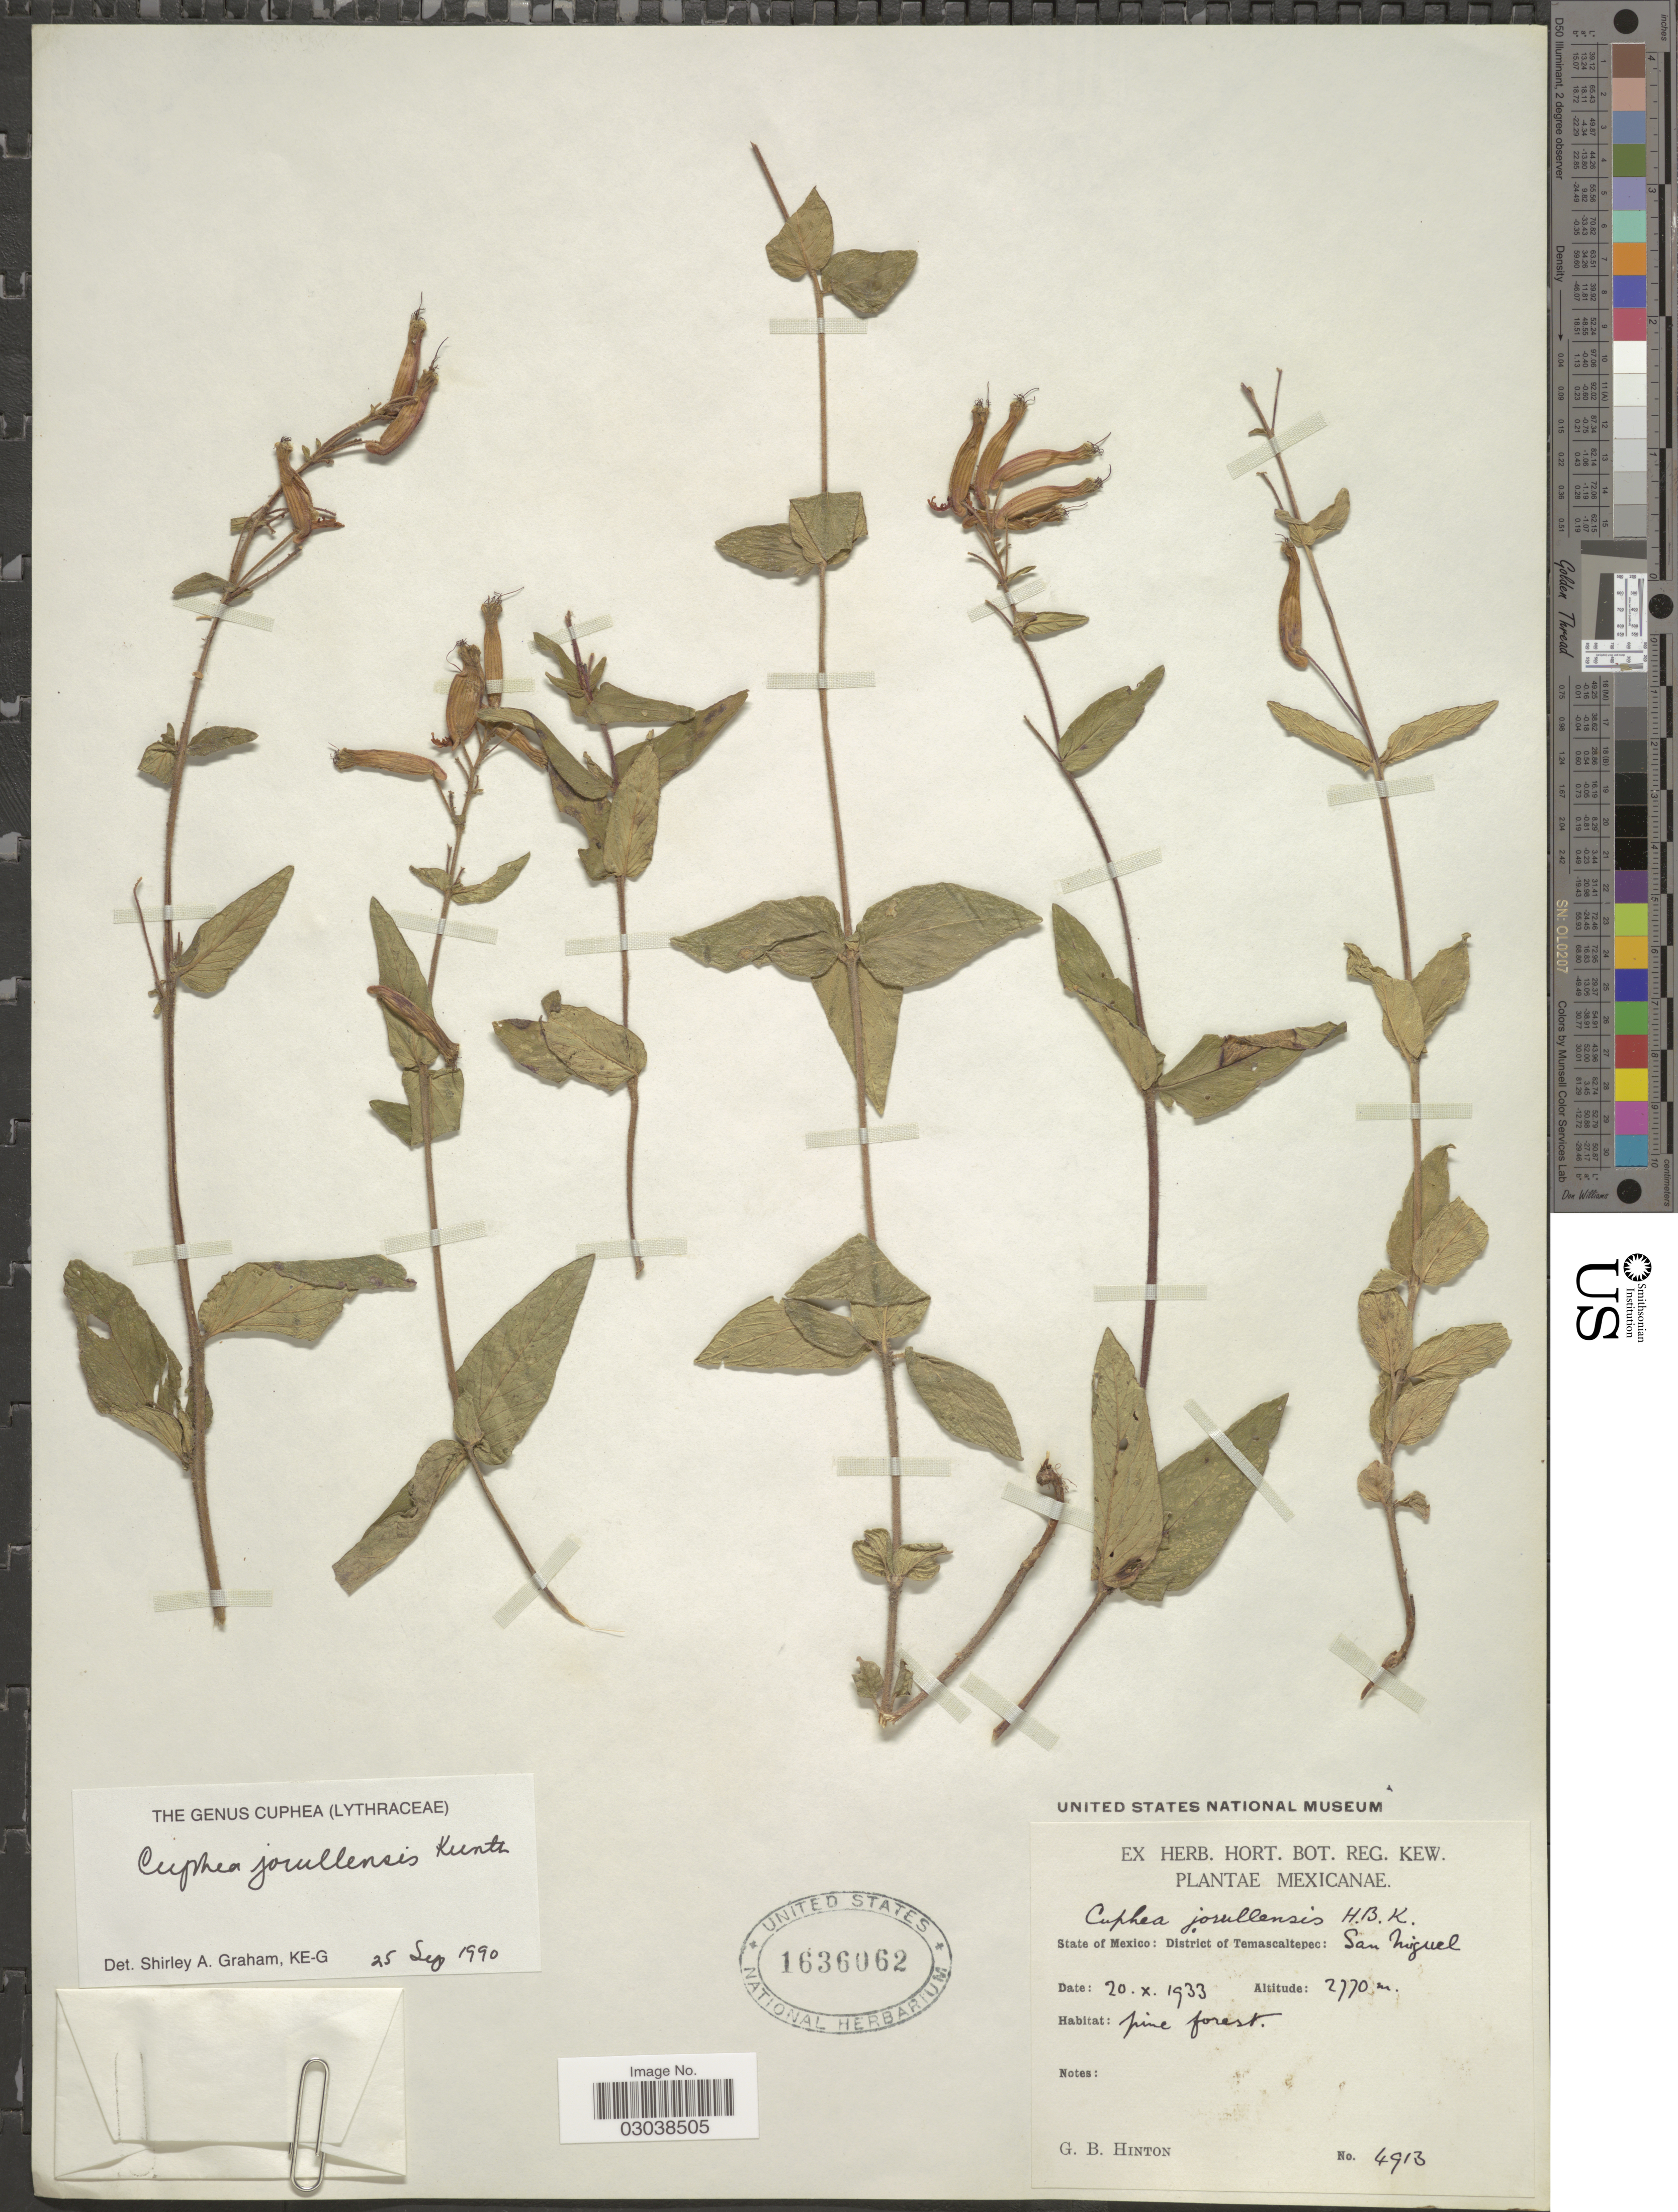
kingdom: Plantae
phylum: Tracheophyta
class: Magnoliopsida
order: Myrtales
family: Lythraceae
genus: Cuphea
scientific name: Cuphea jorullensis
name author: Kunth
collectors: G. B. Hinton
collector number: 4913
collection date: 1933-10-20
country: Mexico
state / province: México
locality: District of Temascaltepec: San Miguel.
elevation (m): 2770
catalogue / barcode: US 1636062